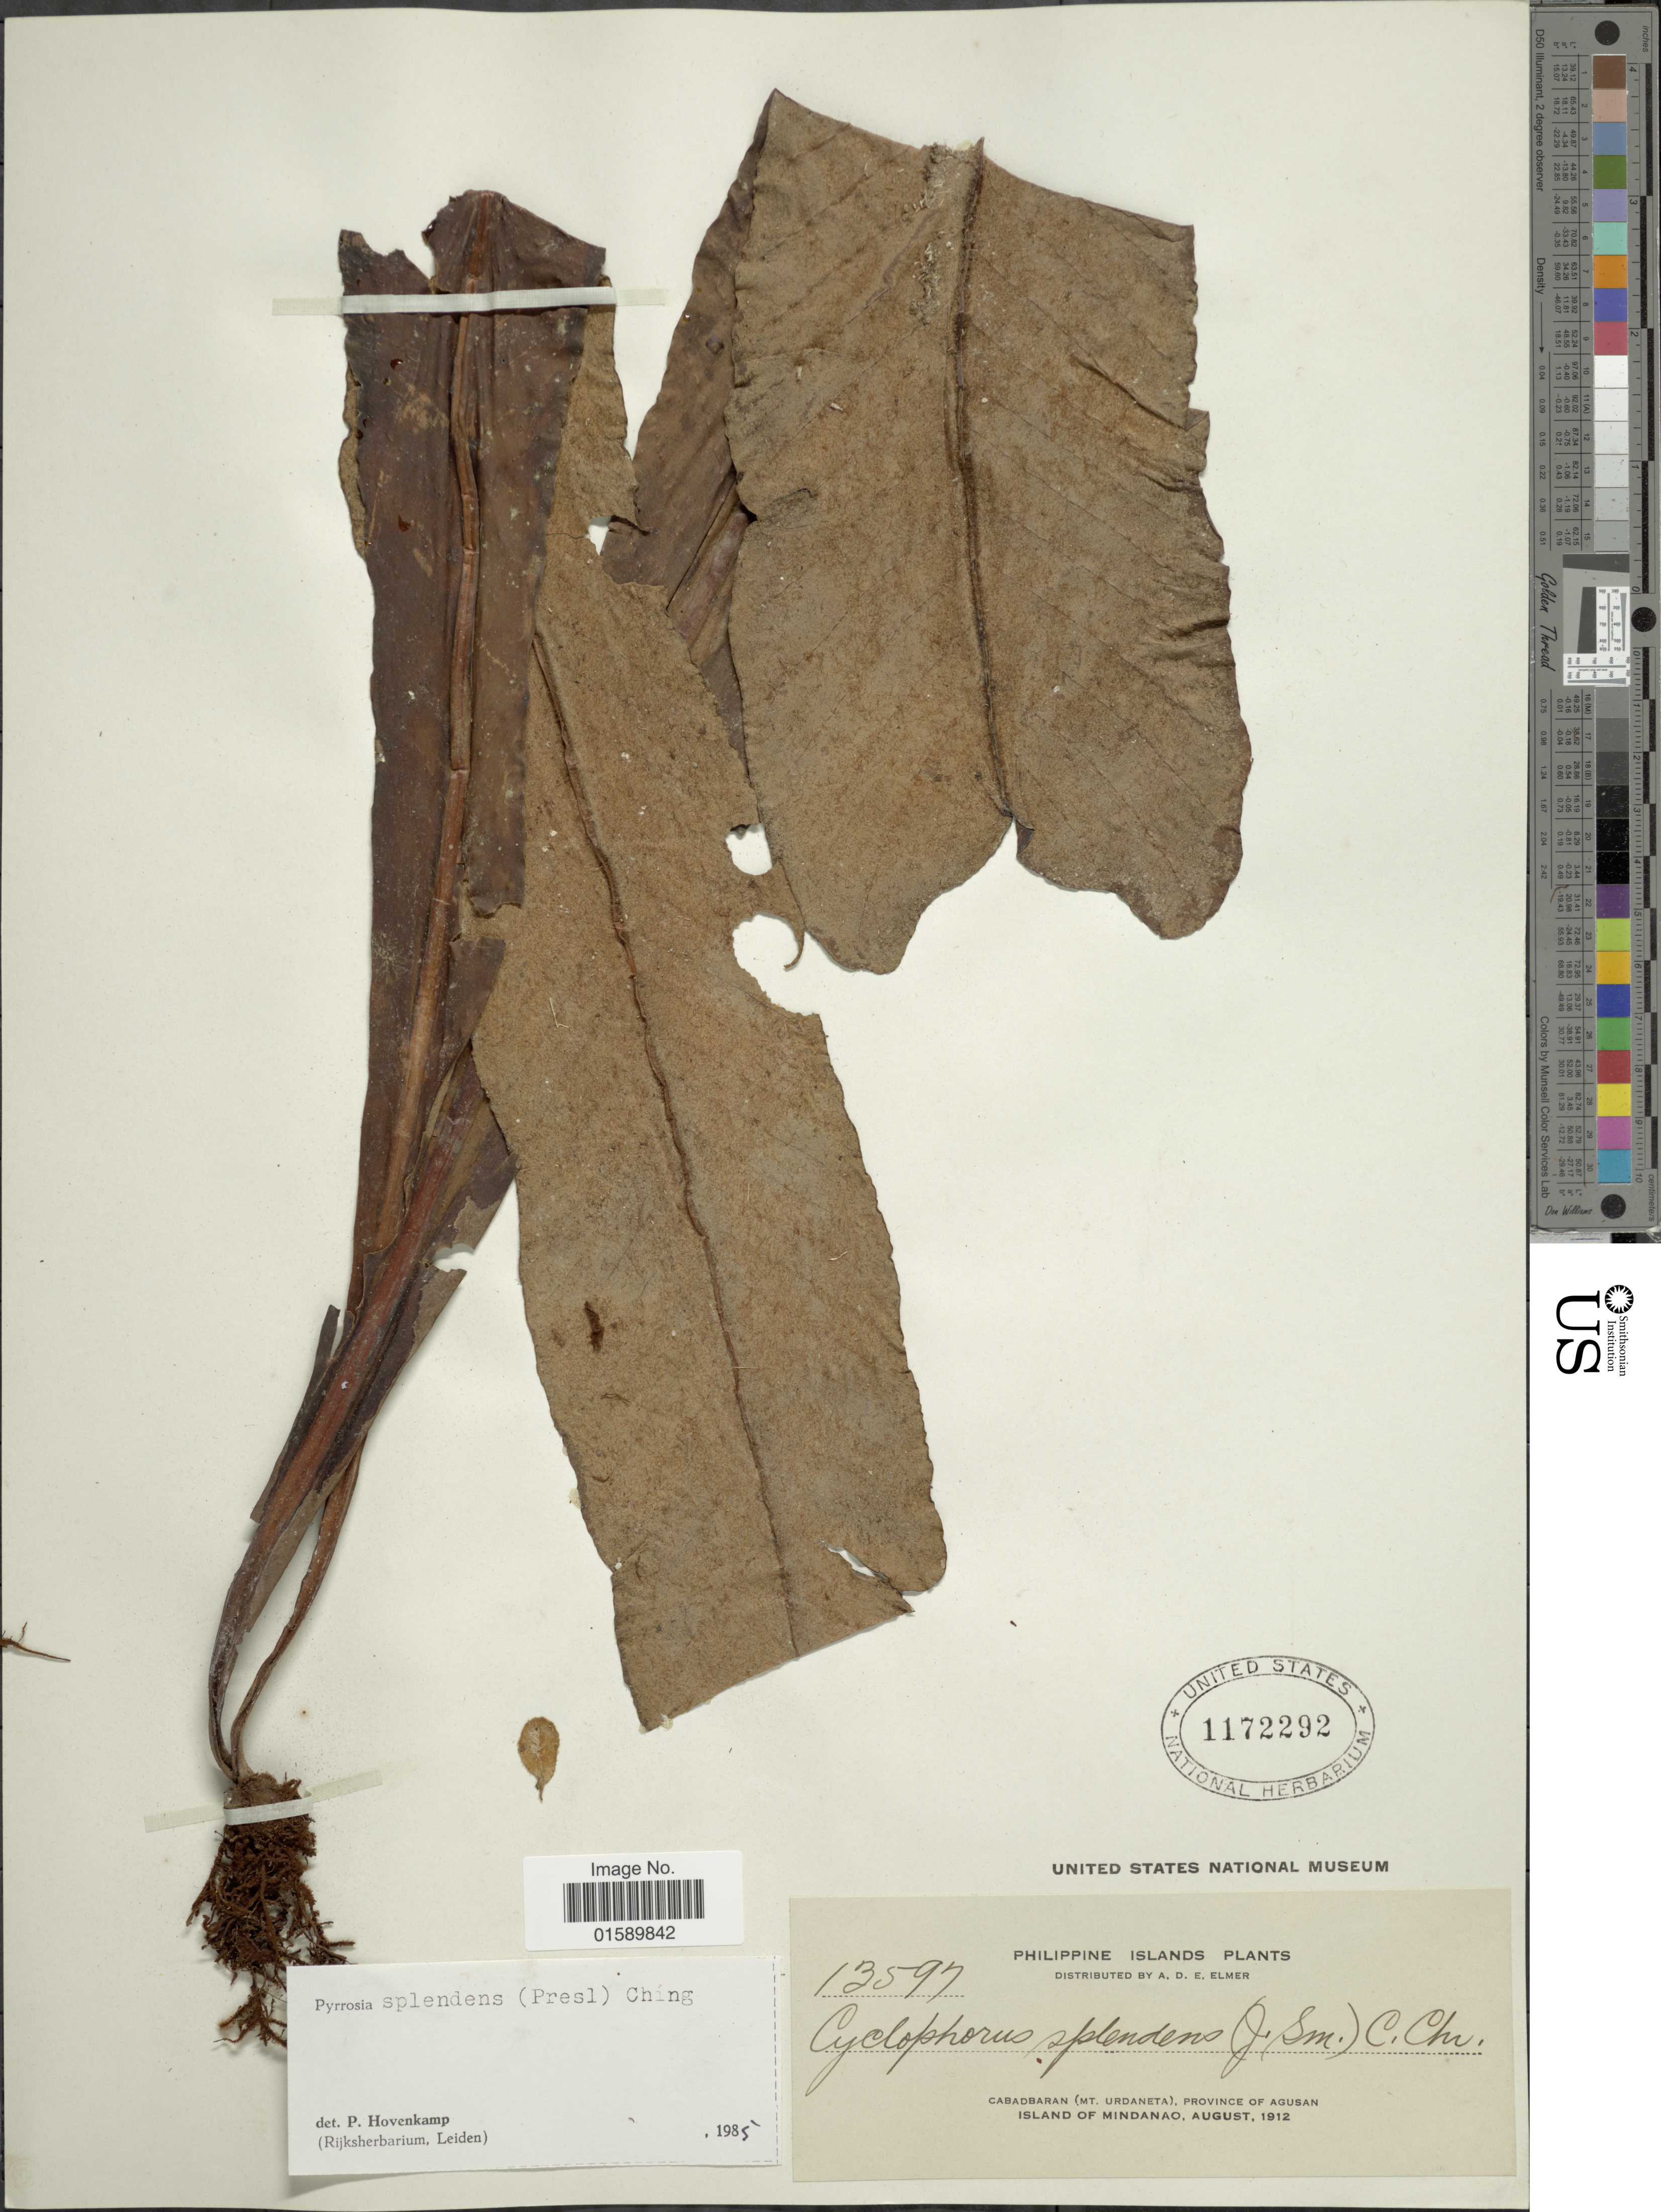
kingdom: Plantae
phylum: Tracheophyta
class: Polypodiopsida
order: Polypodiales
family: Polypodiaceae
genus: Pyrrosia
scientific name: Pyrrosia splendens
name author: (C. Presl) Ching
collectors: A. D. E. Elmer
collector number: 13597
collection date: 1912-08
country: Philippines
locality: Cabadbaran (Mt. Urdaneta), Province of Agusan. Island of Mindanao.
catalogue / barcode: US 1172292